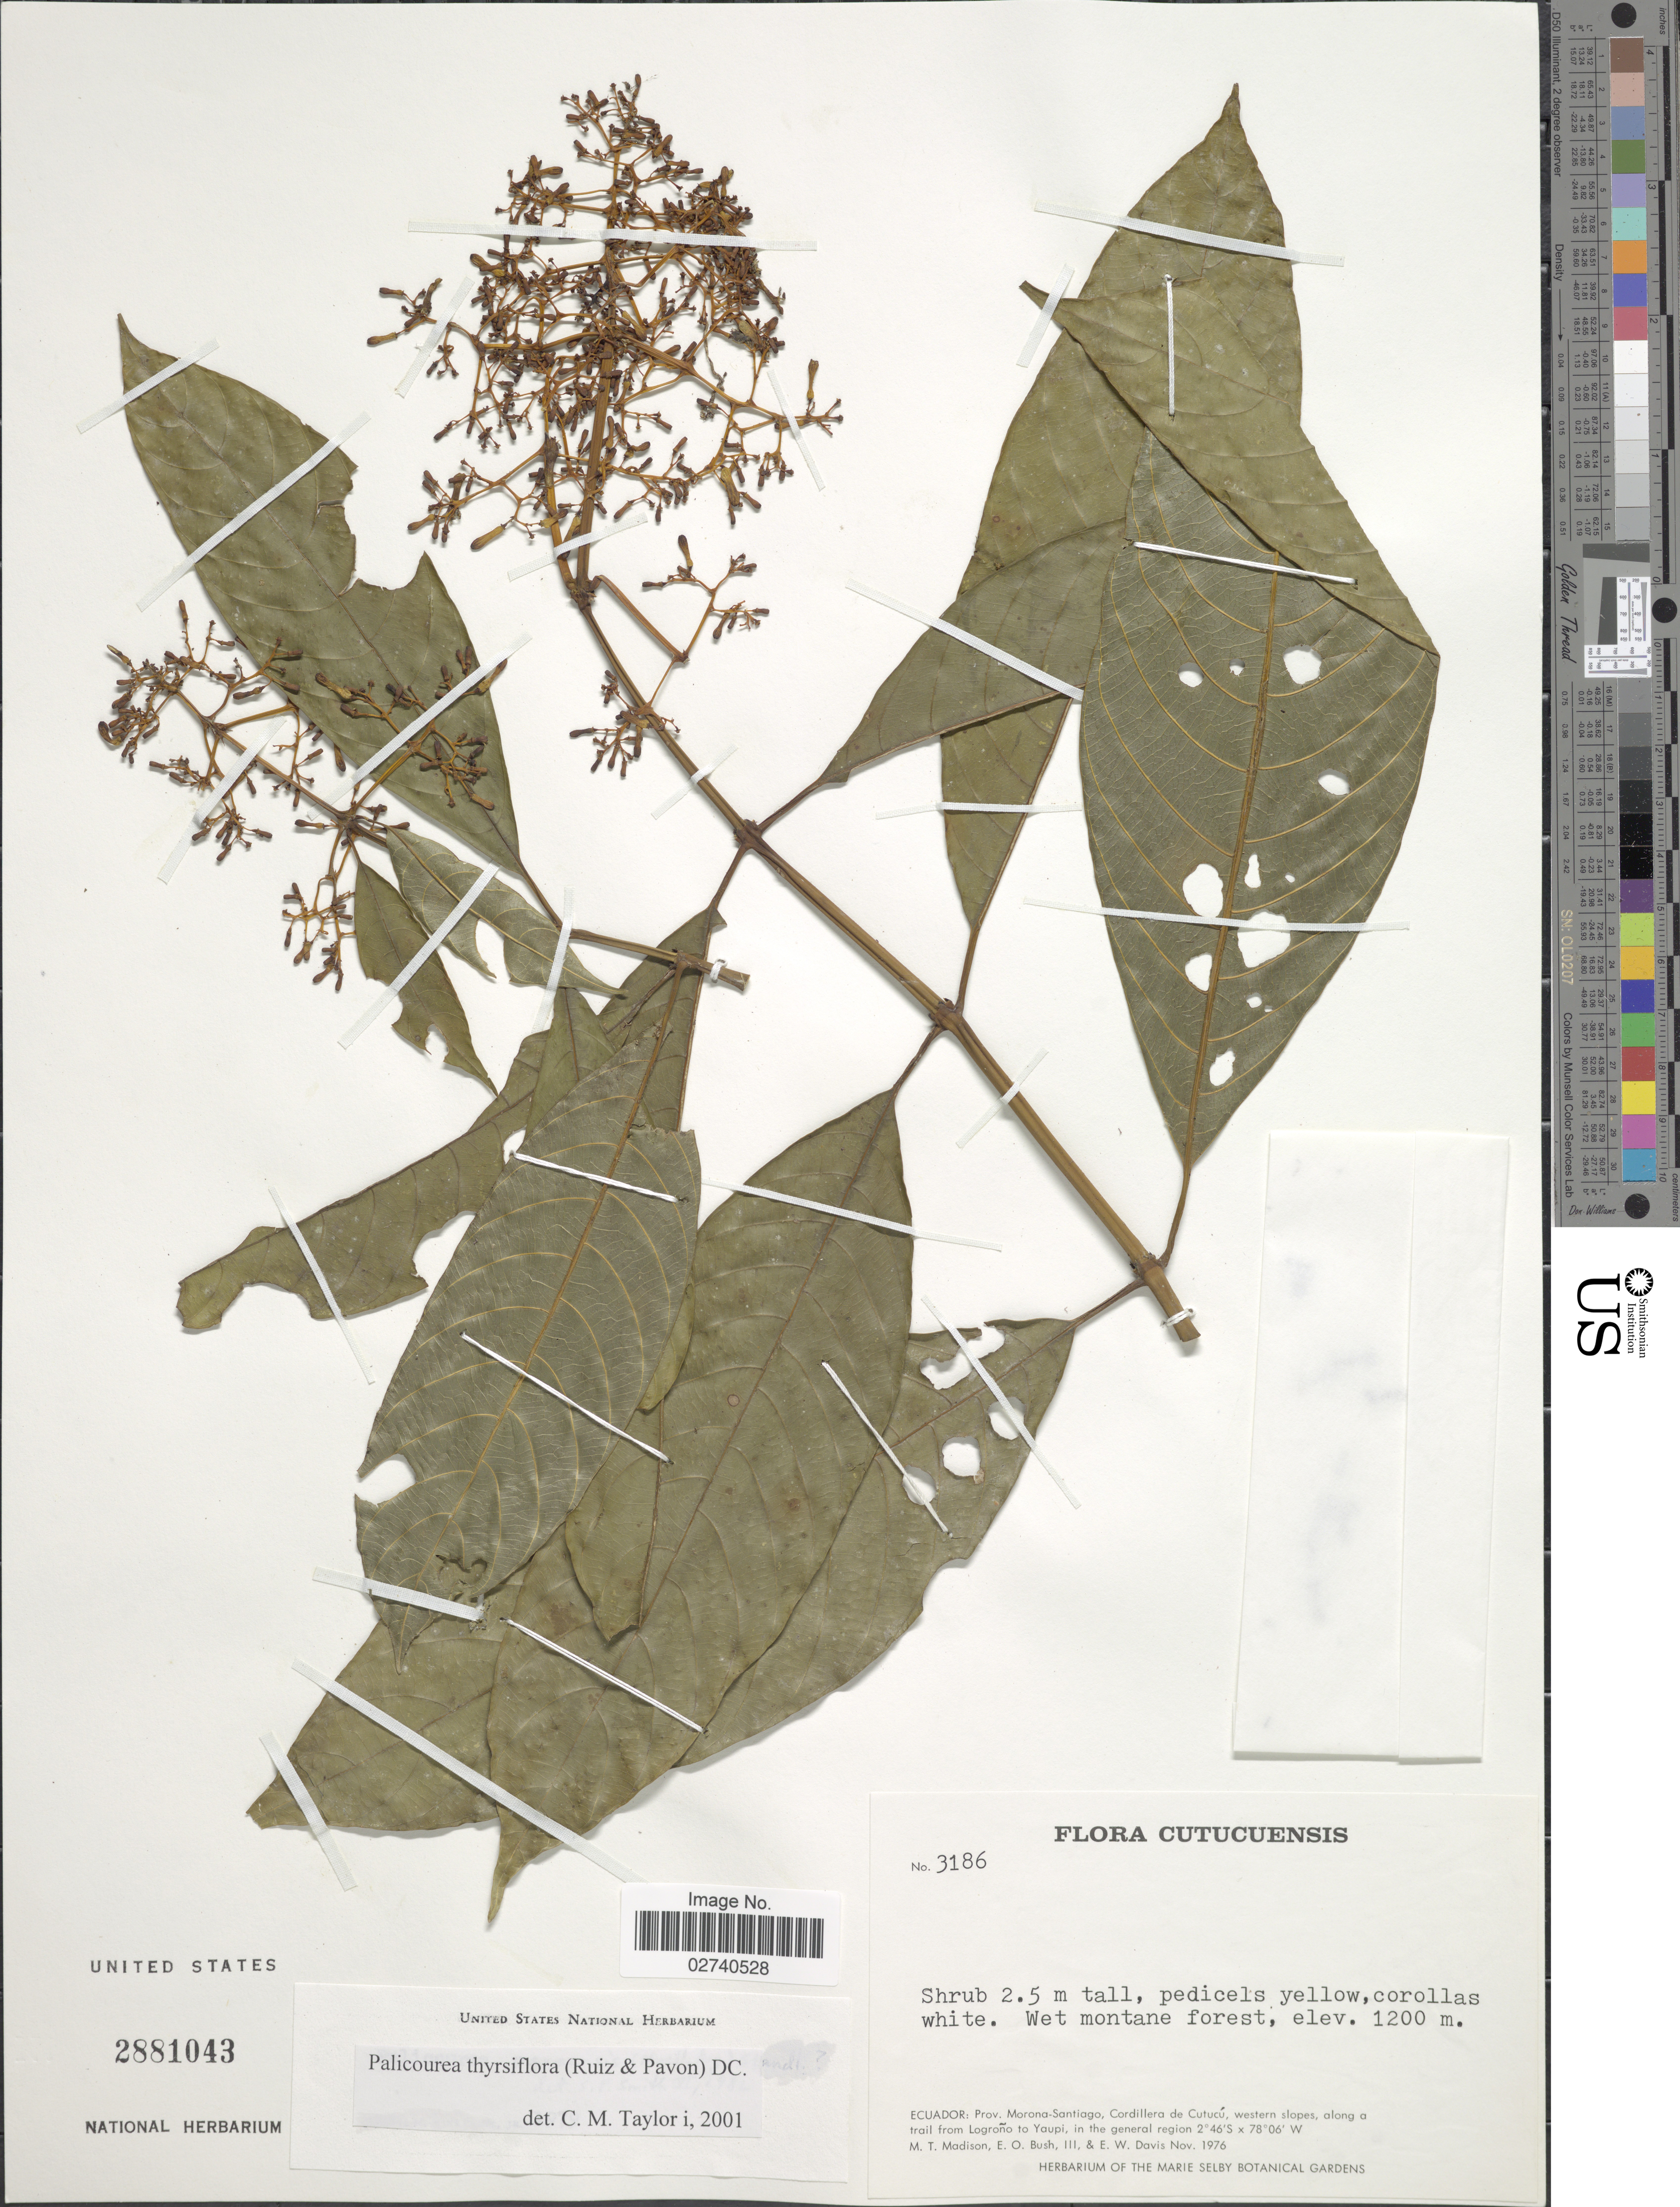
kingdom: Plantae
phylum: Tracheophyta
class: Magnoliopsida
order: Gentianales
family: Rubiaceae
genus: Palicourea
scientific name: Palicourea thyrsiflora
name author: (Ruiz & Pav.) DC.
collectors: M. T. Madison, E. O. Bush & E. W. Davis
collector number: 3186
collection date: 1976-11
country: Ecuador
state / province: Morona-Santiago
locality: Cordillera de Cutucu, western slopes, along a trail from Logrono to Yaupi, in the general region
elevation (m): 1200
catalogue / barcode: US 2881043